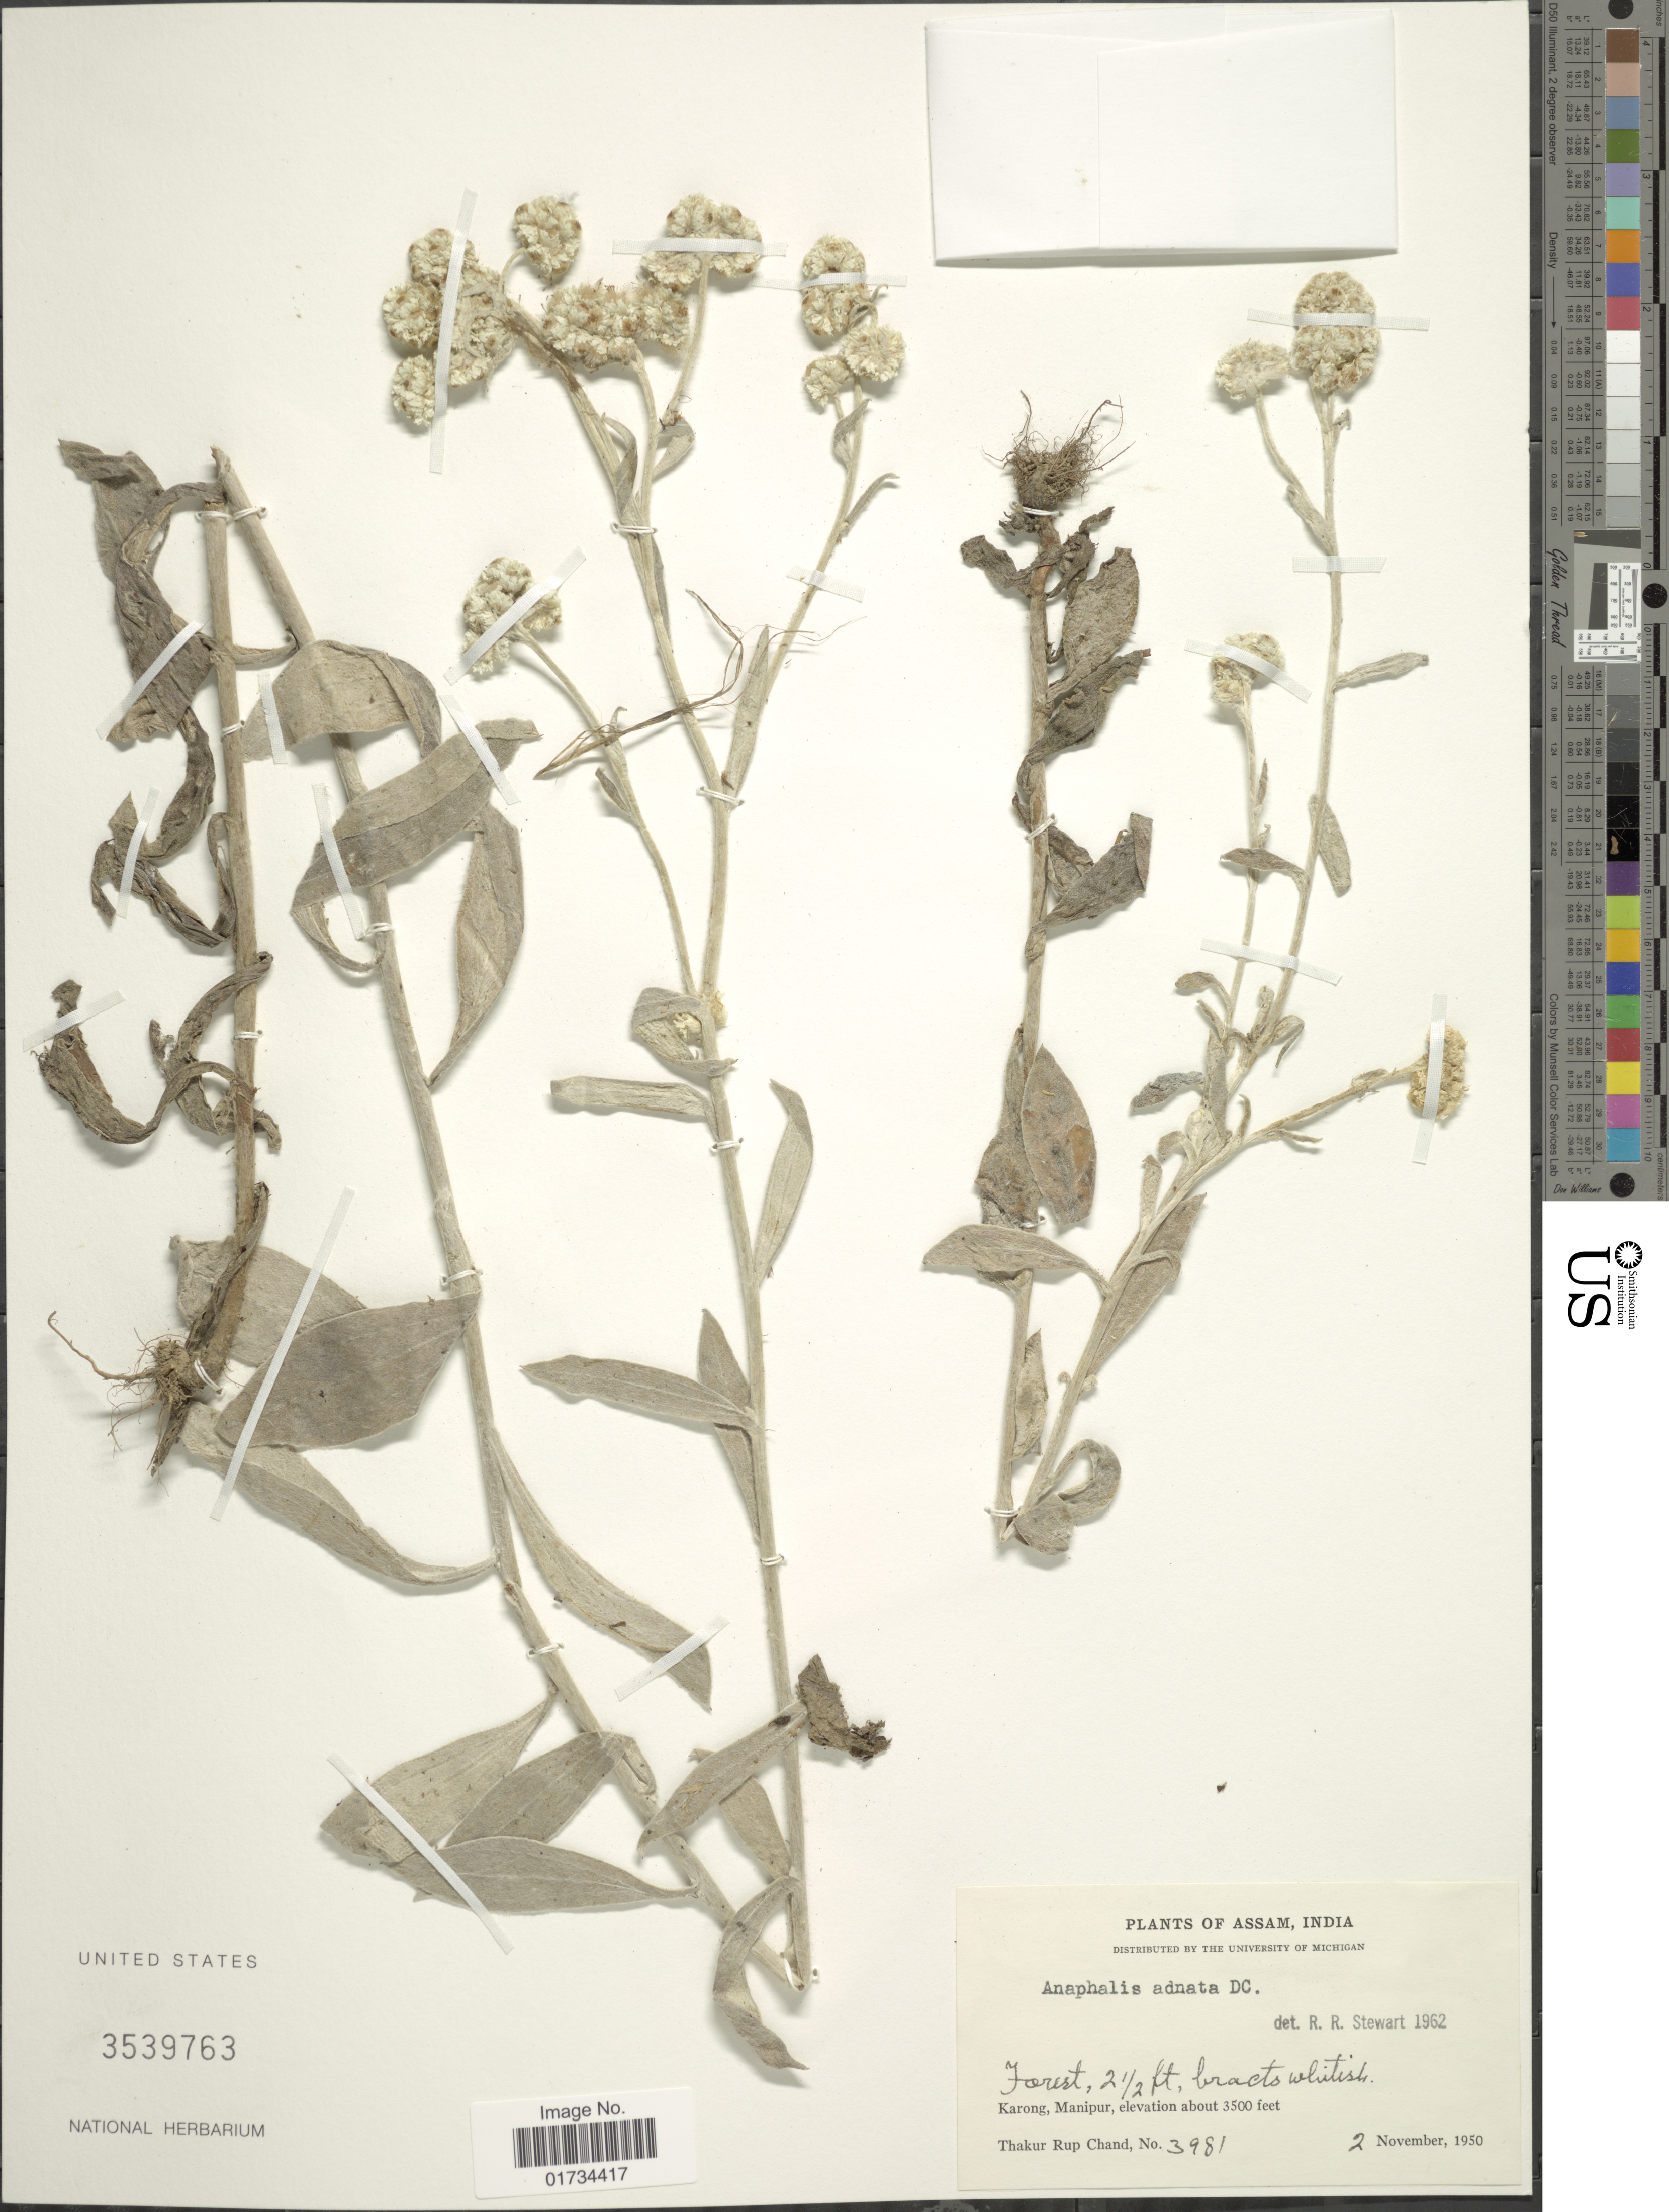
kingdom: Plantae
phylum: Tracheophyta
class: Magnoliopsida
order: Asterales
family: Asteraceae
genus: Anaphalis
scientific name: Anaphalis adnata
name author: DC.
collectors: T. R. Chand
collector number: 3981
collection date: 1950-11-02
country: India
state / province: Manipur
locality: Assam, India. Karong, Manipur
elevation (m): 1067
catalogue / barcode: US 3539763